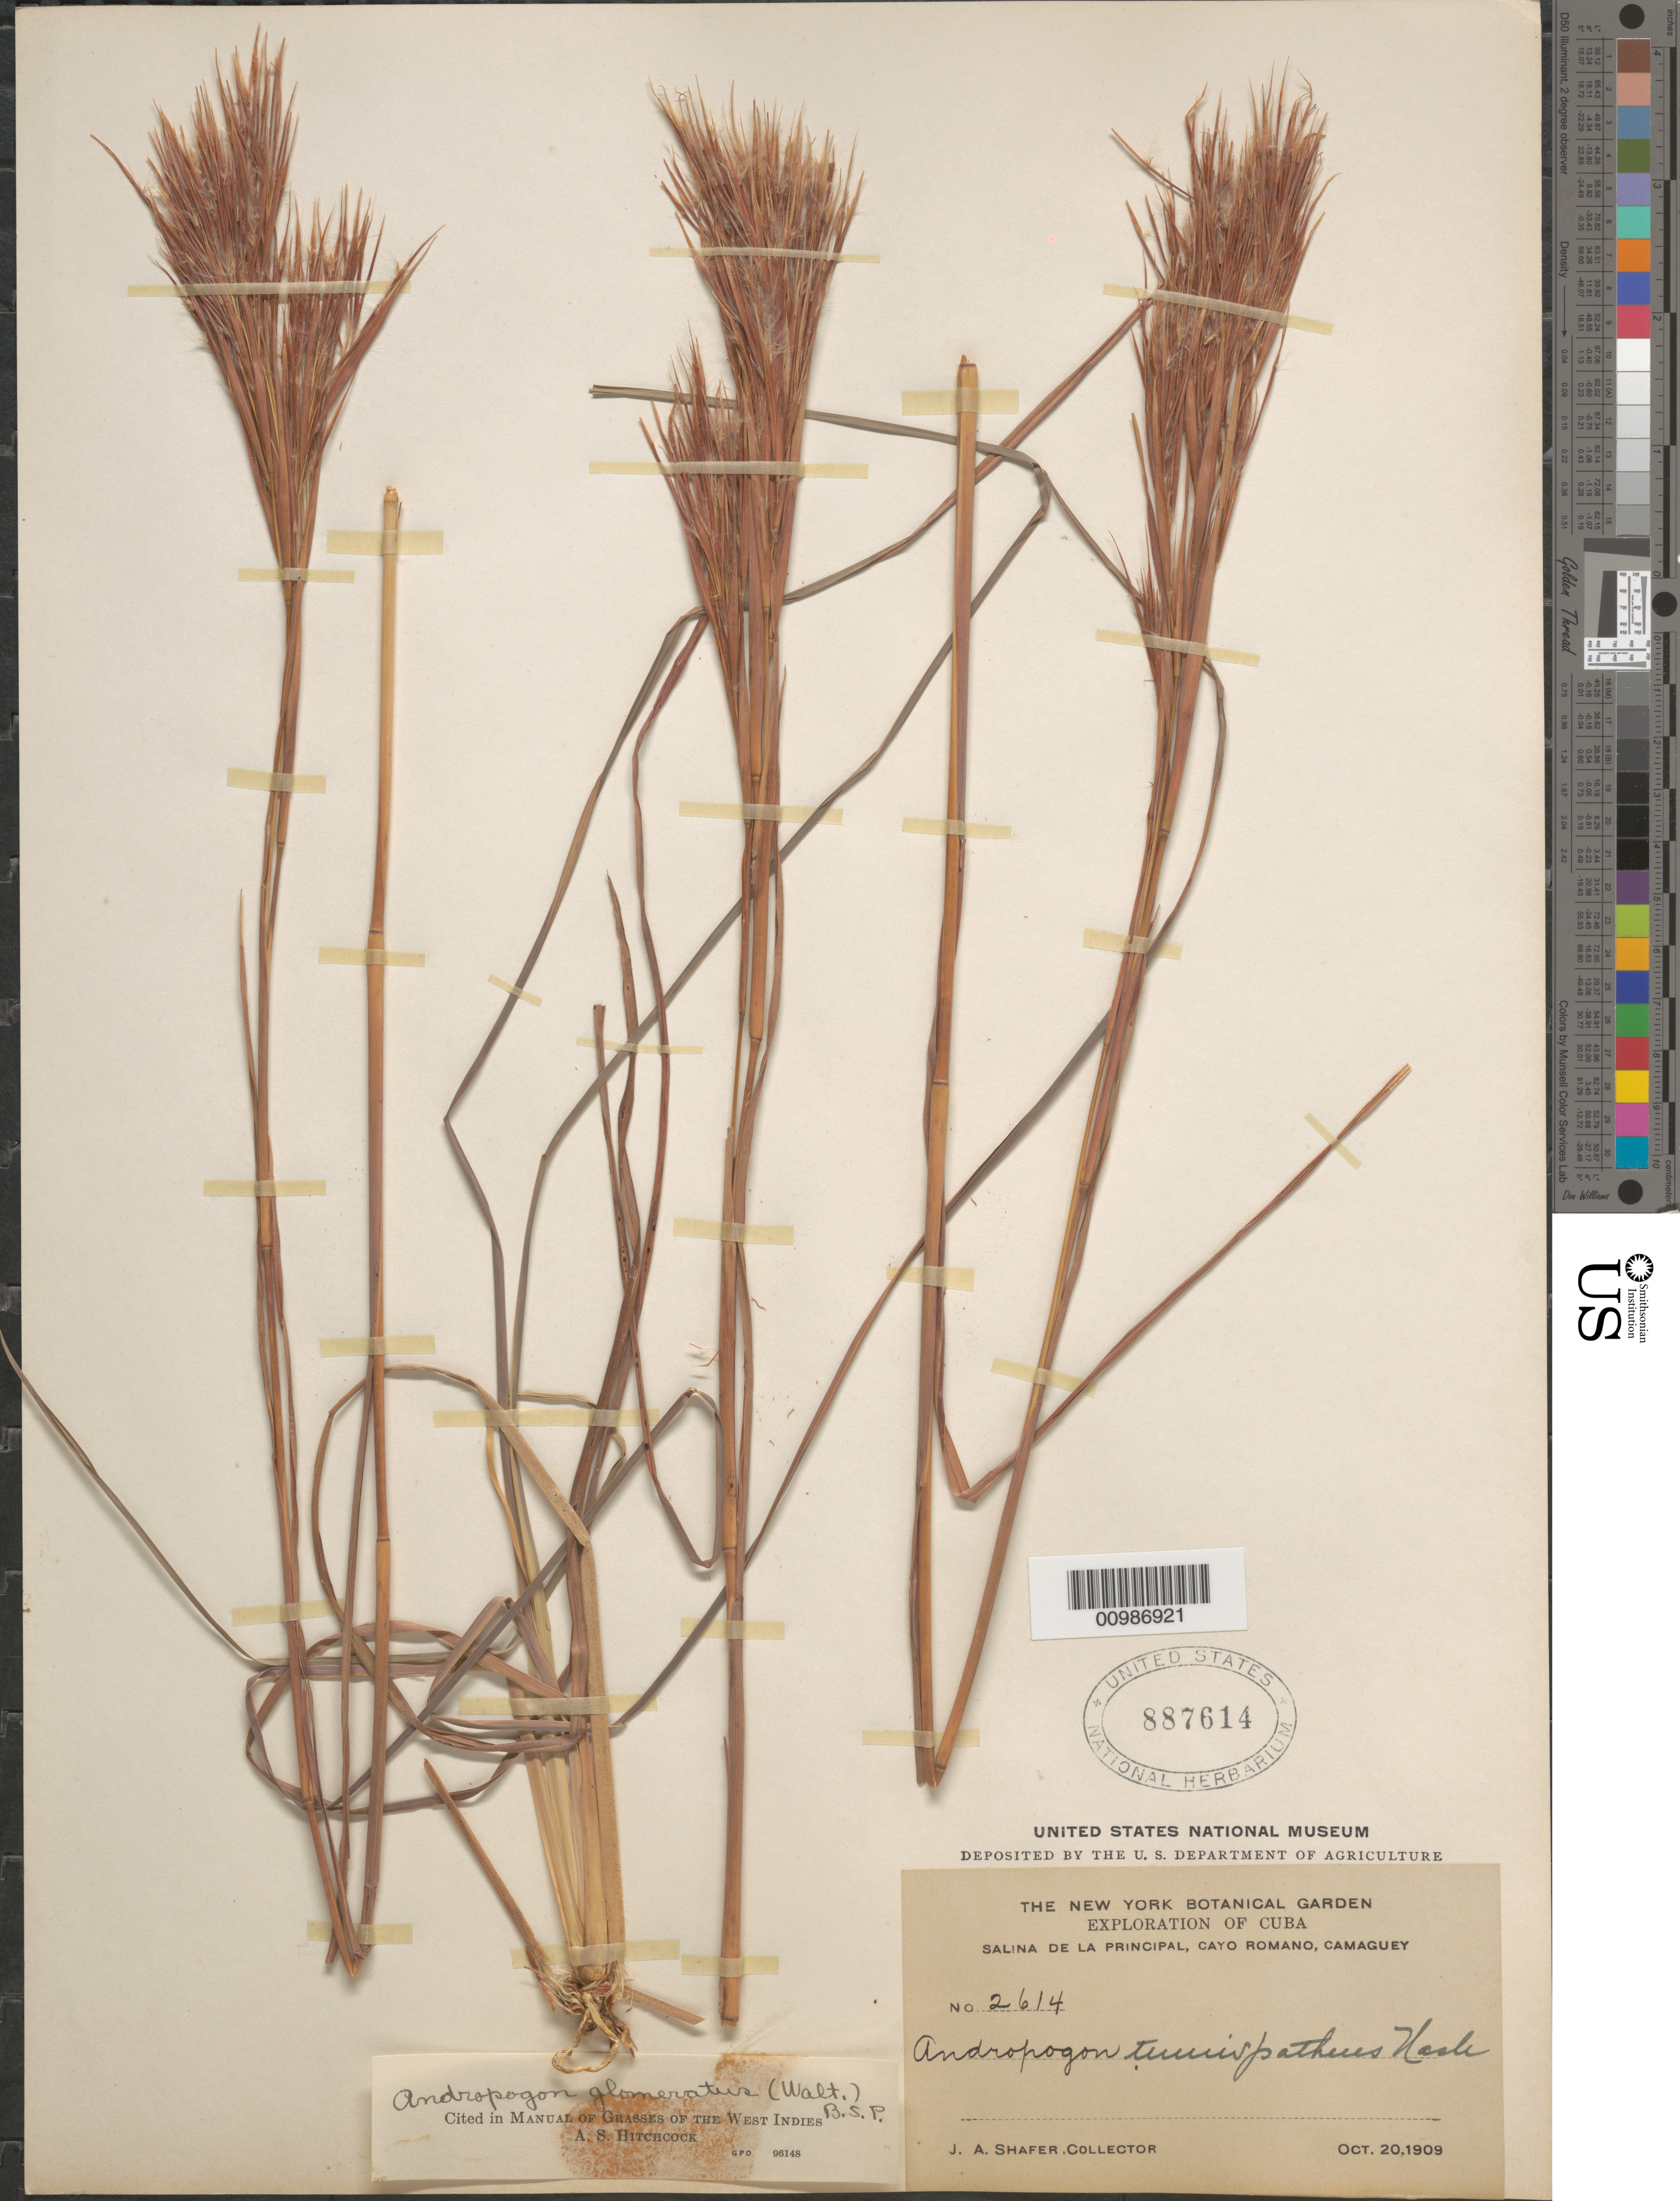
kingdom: Plantae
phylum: Tracheophyta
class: Liliopsida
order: Poales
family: Poaceae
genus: Andropogon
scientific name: Andropogon glomeratus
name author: (Walter) Britton, Stearns & Poggenb.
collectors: J. A. Shafer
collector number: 2614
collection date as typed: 20 Oct 1909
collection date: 1909-10-20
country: Cuba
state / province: Camagüey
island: Cuba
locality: Cayo Romano, Salina de la Principal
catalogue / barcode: US 887614